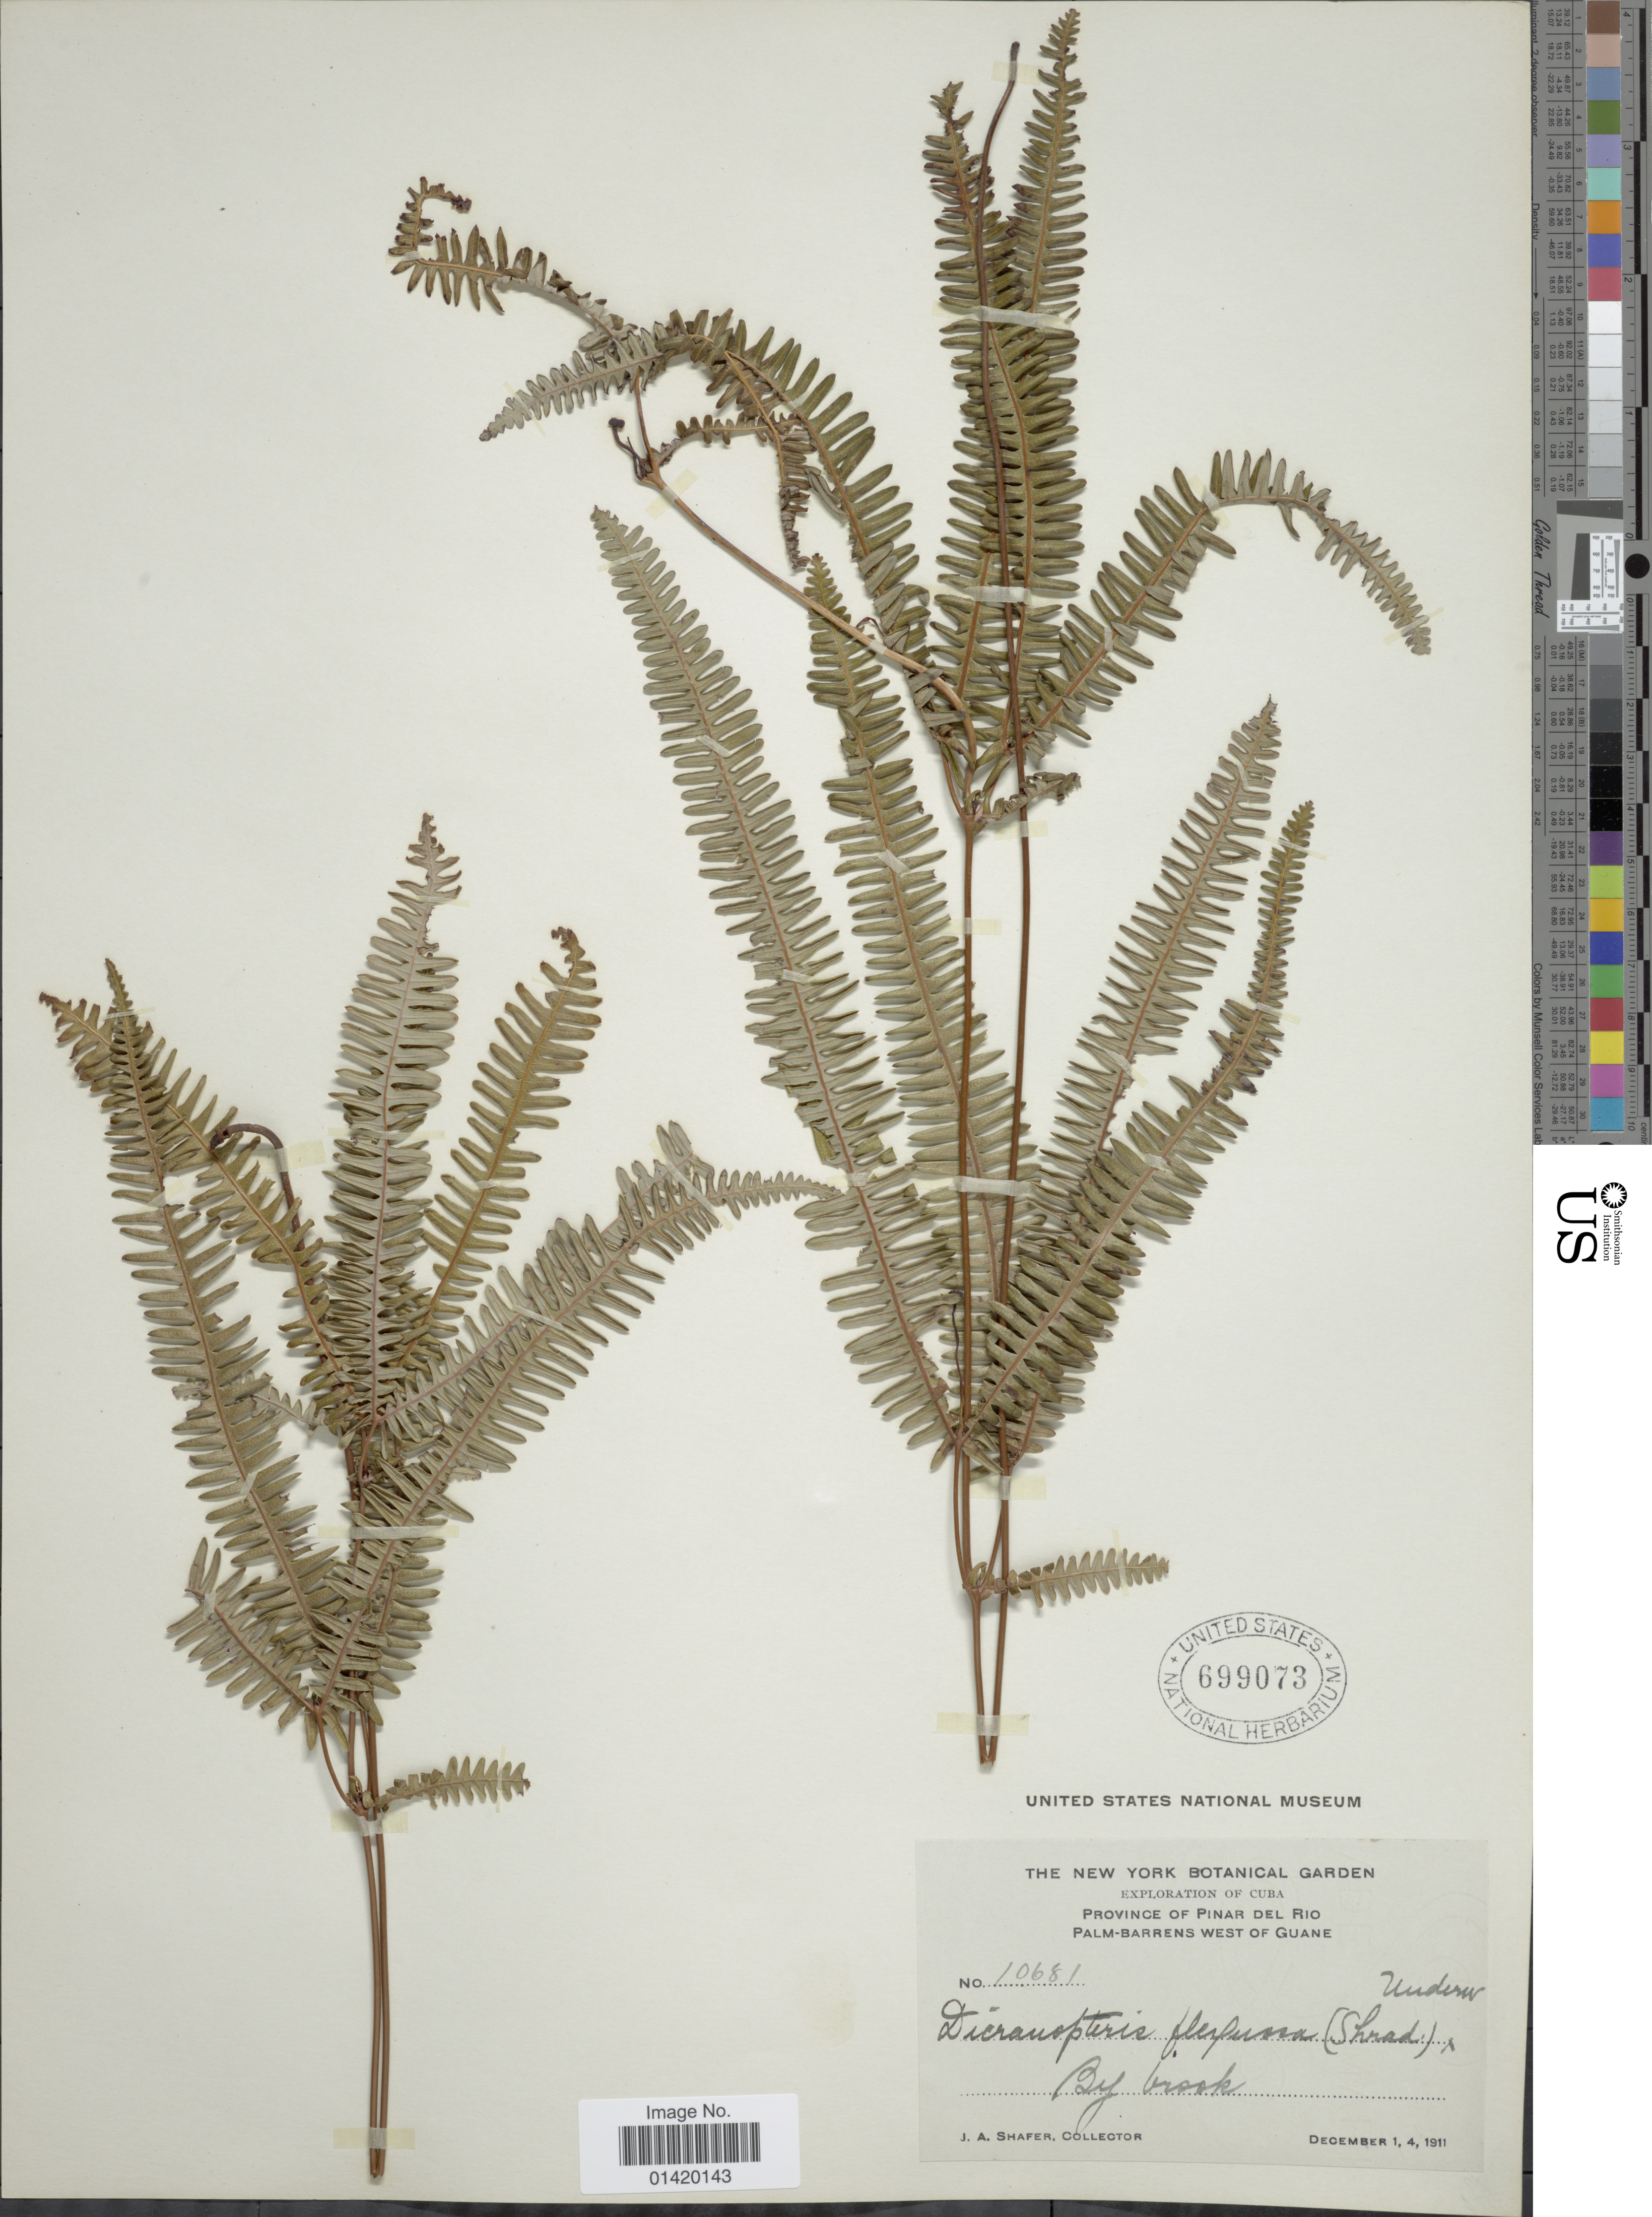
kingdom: Plantae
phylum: Tracheophyta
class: Polypodiopsida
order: Gleicheniales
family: Gleicheniaceae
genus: Dicranopteris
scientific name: Dicranopteris flexuosa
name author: (Schrad.) Underw.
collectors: J. A. Shafer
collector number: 10681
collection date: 1911-12-01/1911-12-04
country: Cuba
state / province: Pinar del Río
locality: Palm-Barrens West of Guane, By Brook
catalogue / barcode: US 699073